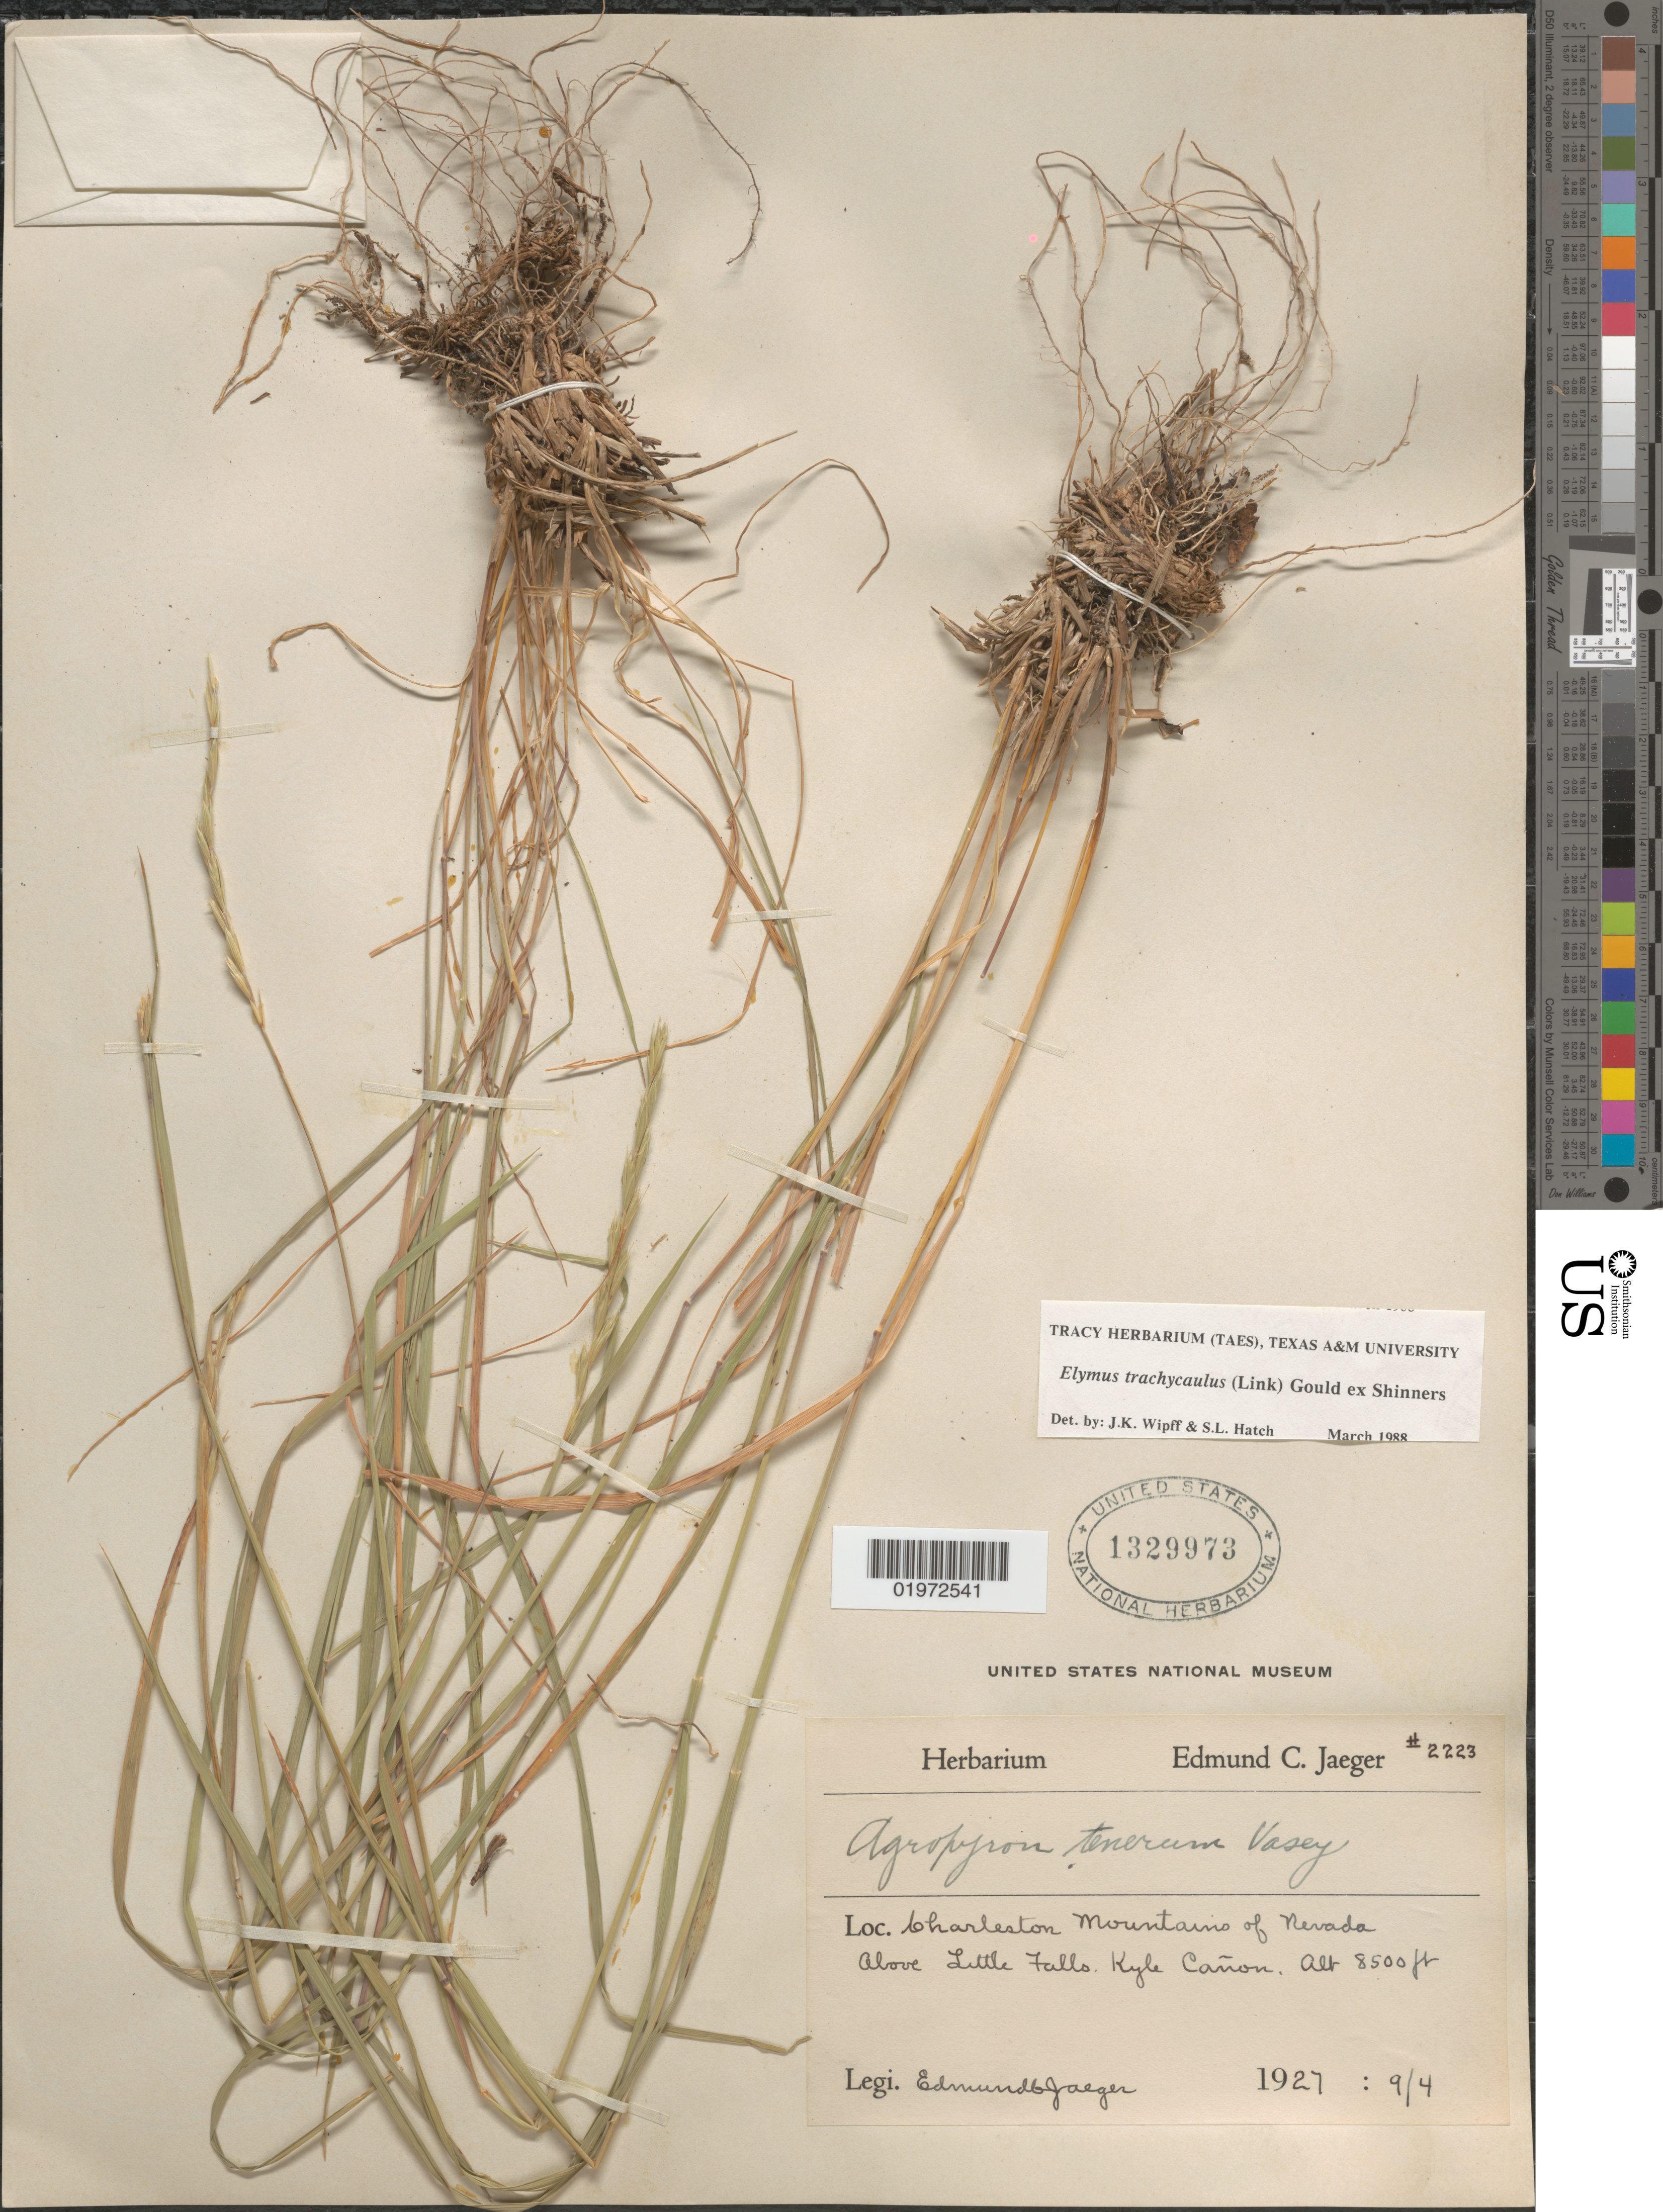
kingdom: Plantae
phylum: Tracheophyta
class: Liliopsida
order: Poales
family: Poaceae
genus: Elymus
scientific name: Elymus trachycaulus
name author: (Link) Gould ex Shinners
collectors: E. Jaeger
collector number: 2223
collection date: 1927-09-04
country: United States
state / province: Nevada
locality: Charleston Mountains of Nevada. Above Little Falls, Kyle Cañon.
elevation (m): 2591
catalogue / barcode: US 1329973